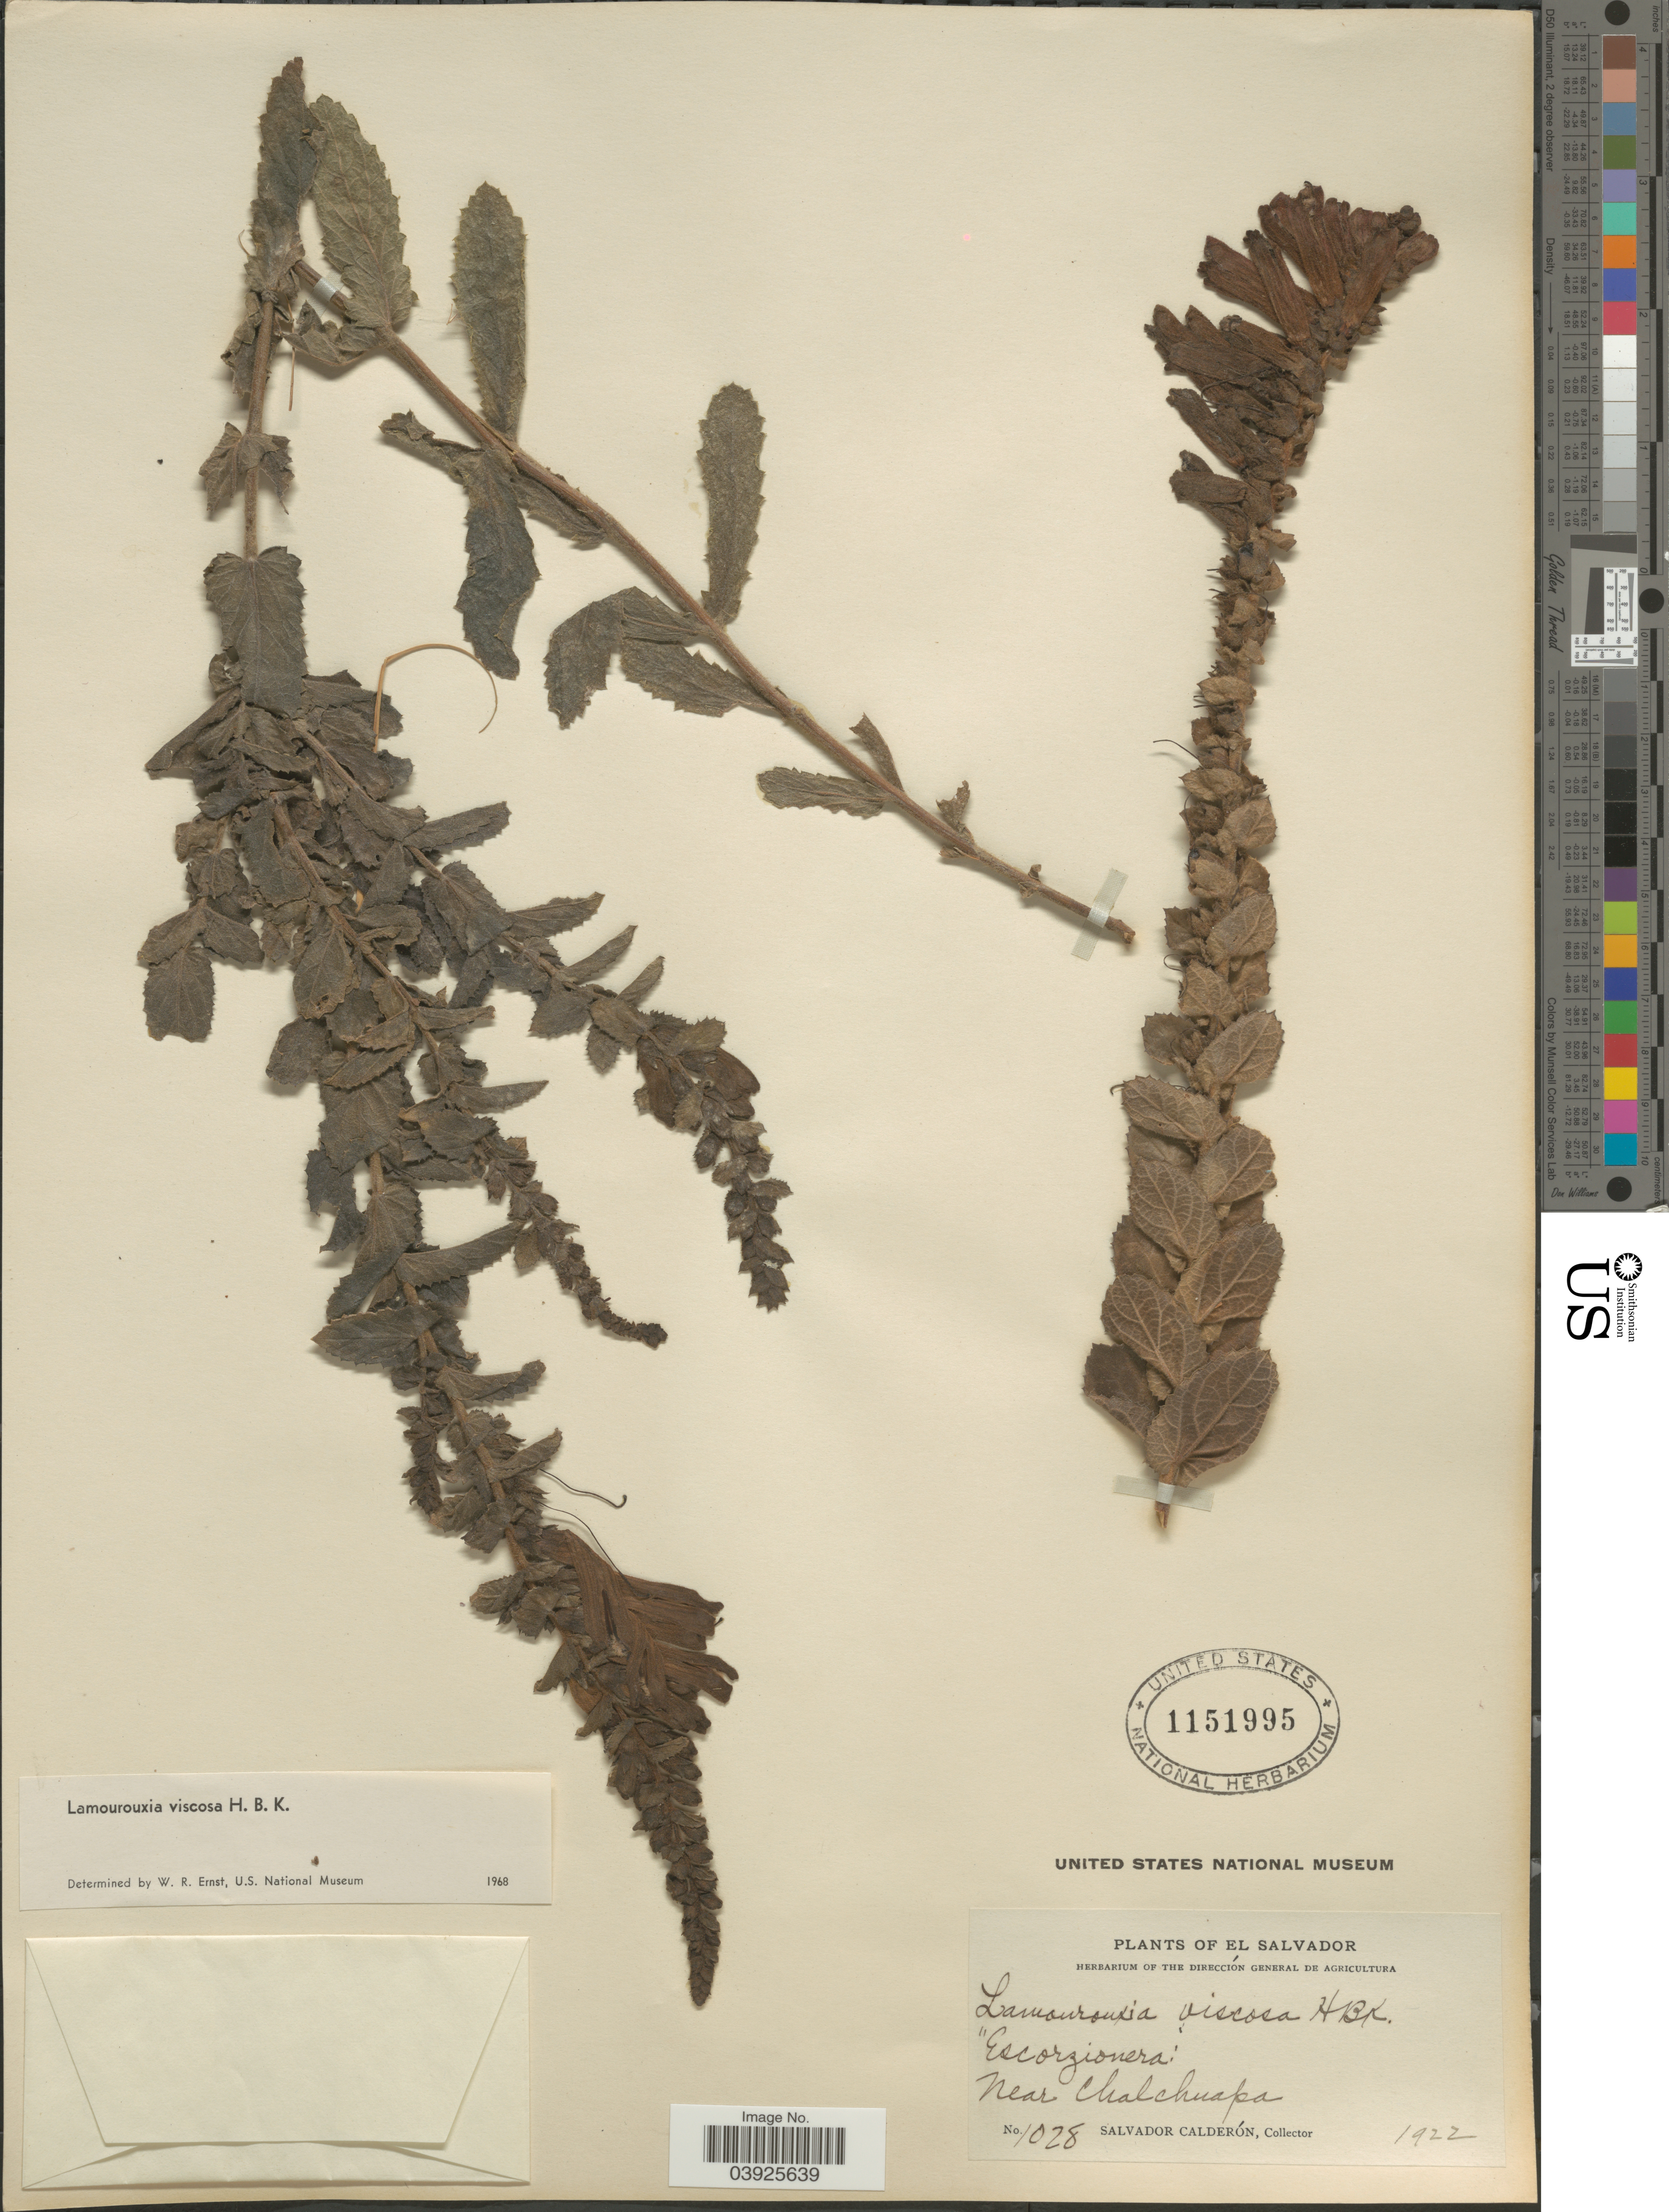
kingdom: Plantae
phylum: Tracheophyta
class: Magnoliopsida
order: Lamiales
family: Orobanchaceae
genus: Lamourouxia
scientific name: Lamourouxia viscosa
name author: Kunth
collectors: S. Calderón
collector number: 1028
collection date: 1922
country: El Salvador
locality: Near Chalchuapa.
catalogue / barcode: US 1151995